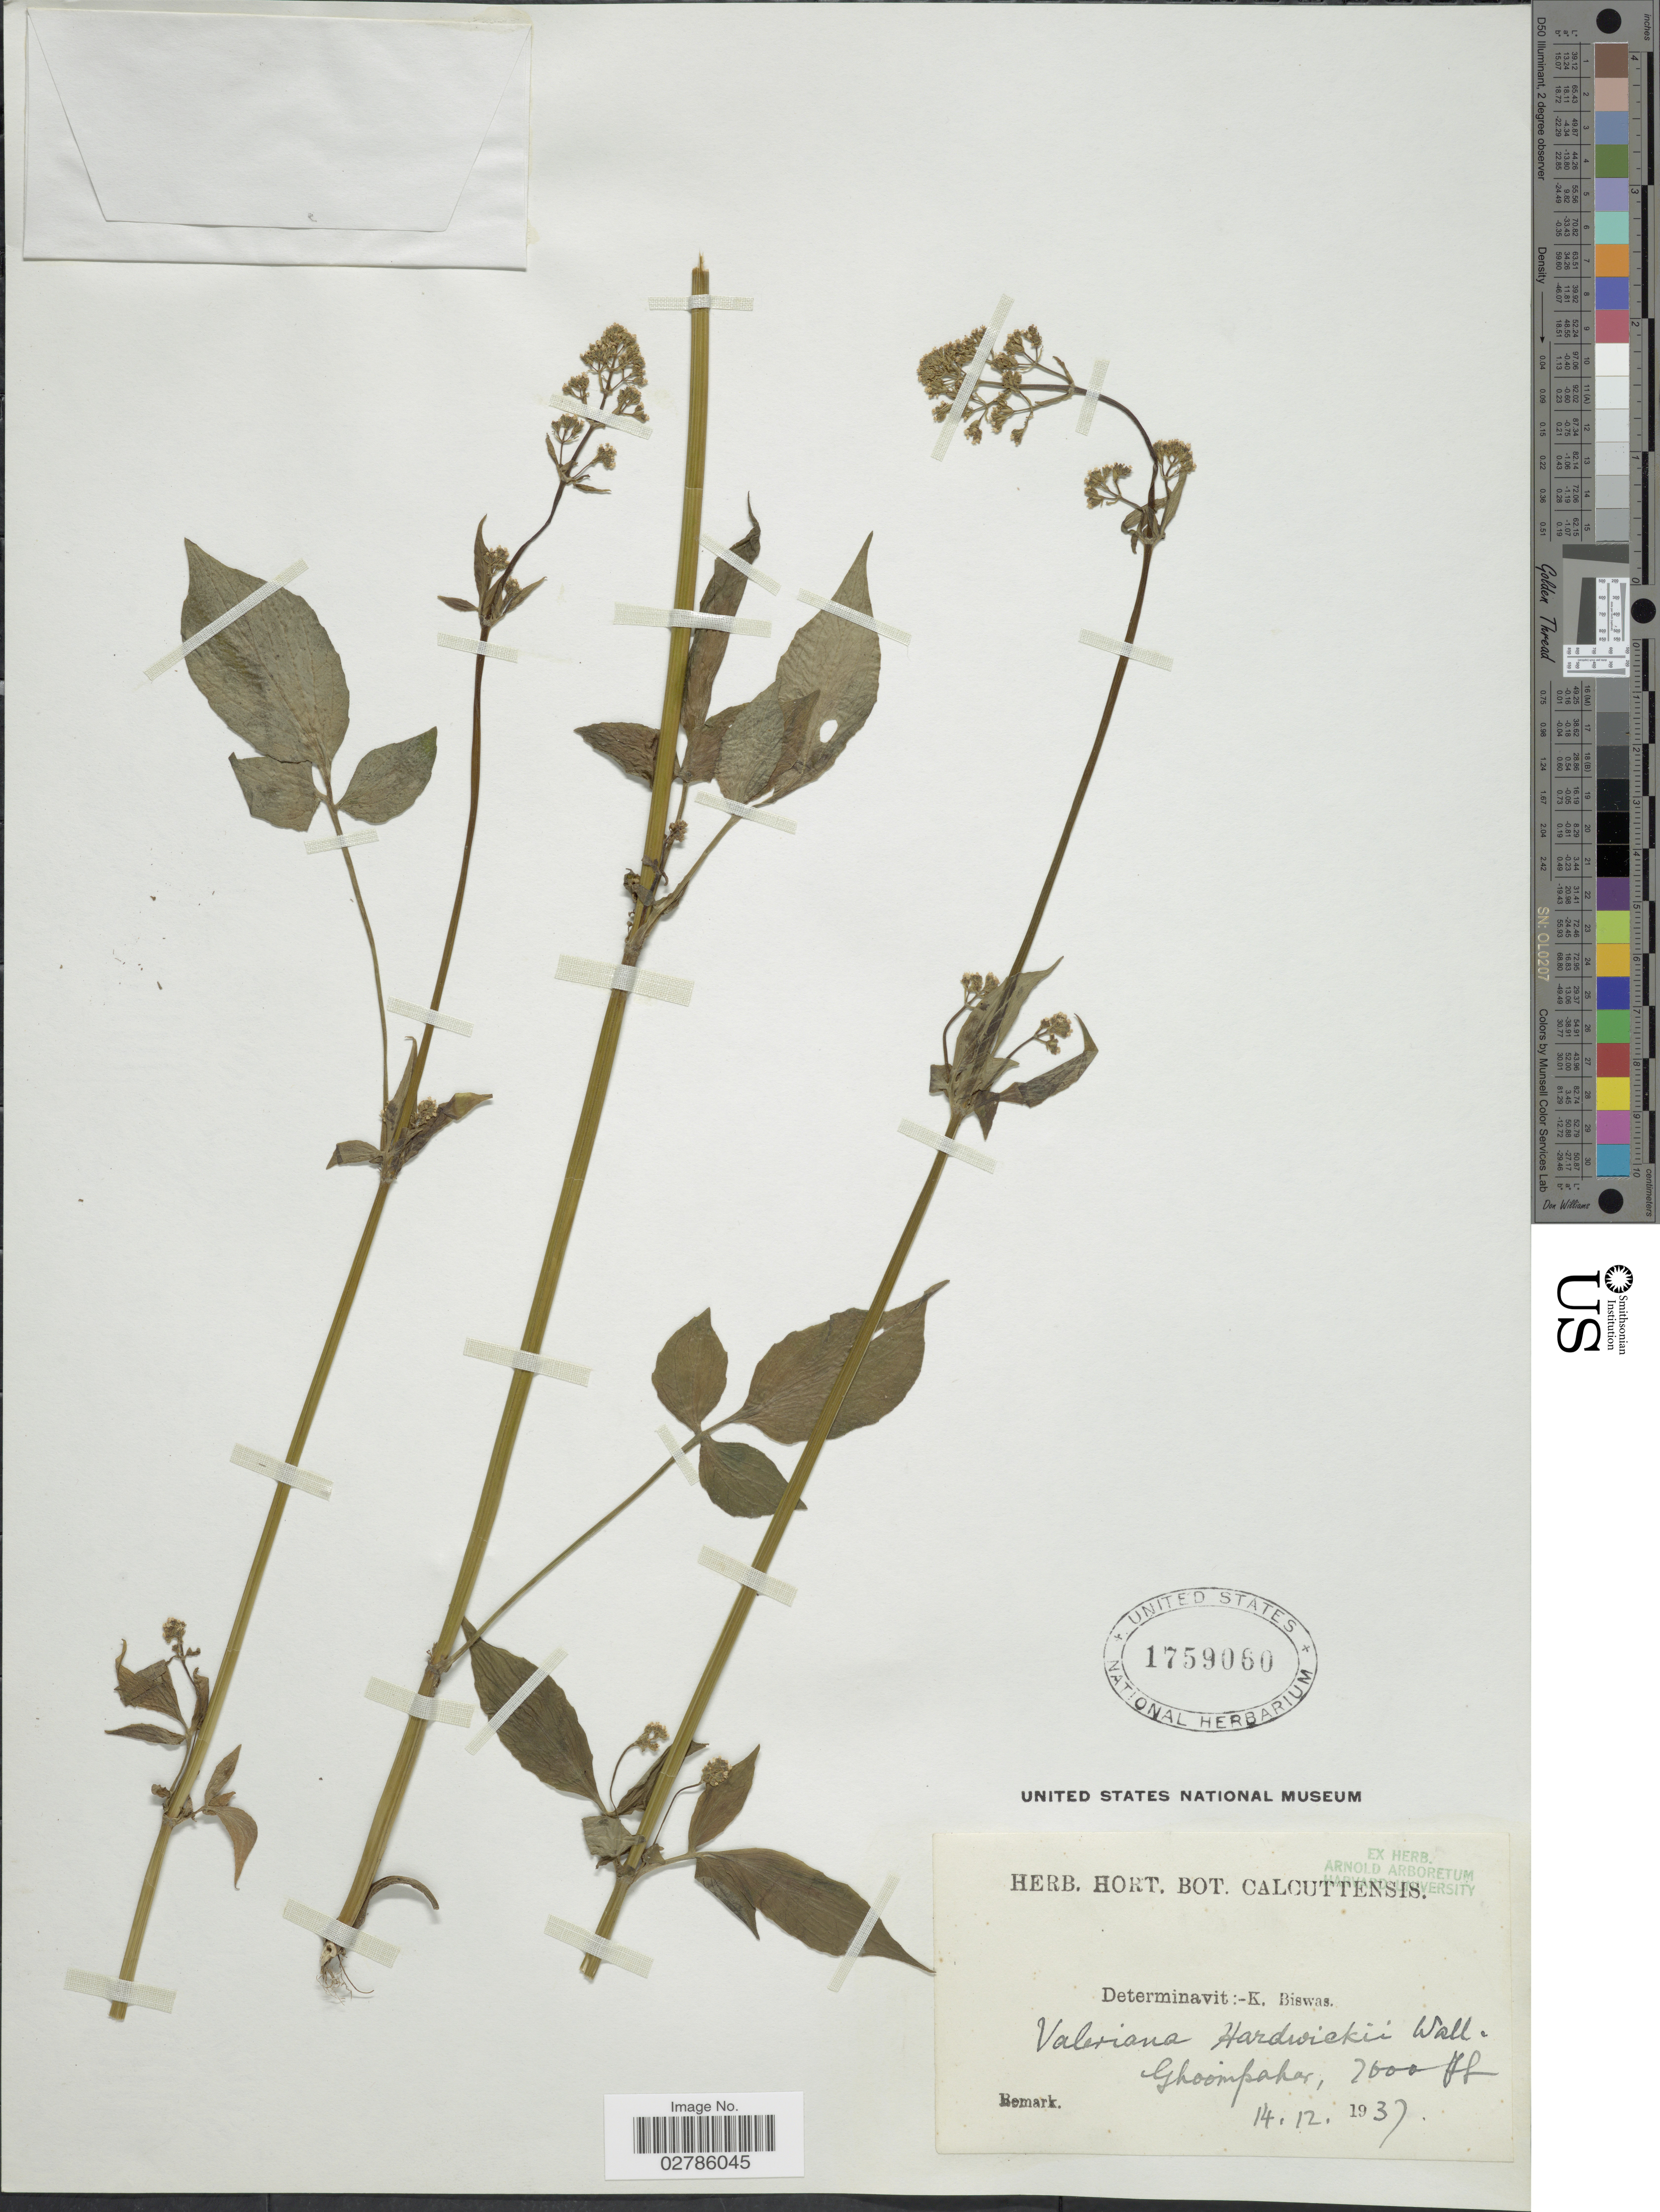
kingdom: Plantae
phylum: Tracheophyta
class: Magnoliopsida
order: Dipsacales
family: Caprifoliaceae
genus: Valeriana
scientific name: Valeriana hardwickii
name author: Wall.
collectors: ex Herb. Hort. Bot. Calcuttensis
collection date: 1937-12-14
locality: Ghoonipahar [interpreted]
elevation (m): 792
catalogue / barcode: US 1759060